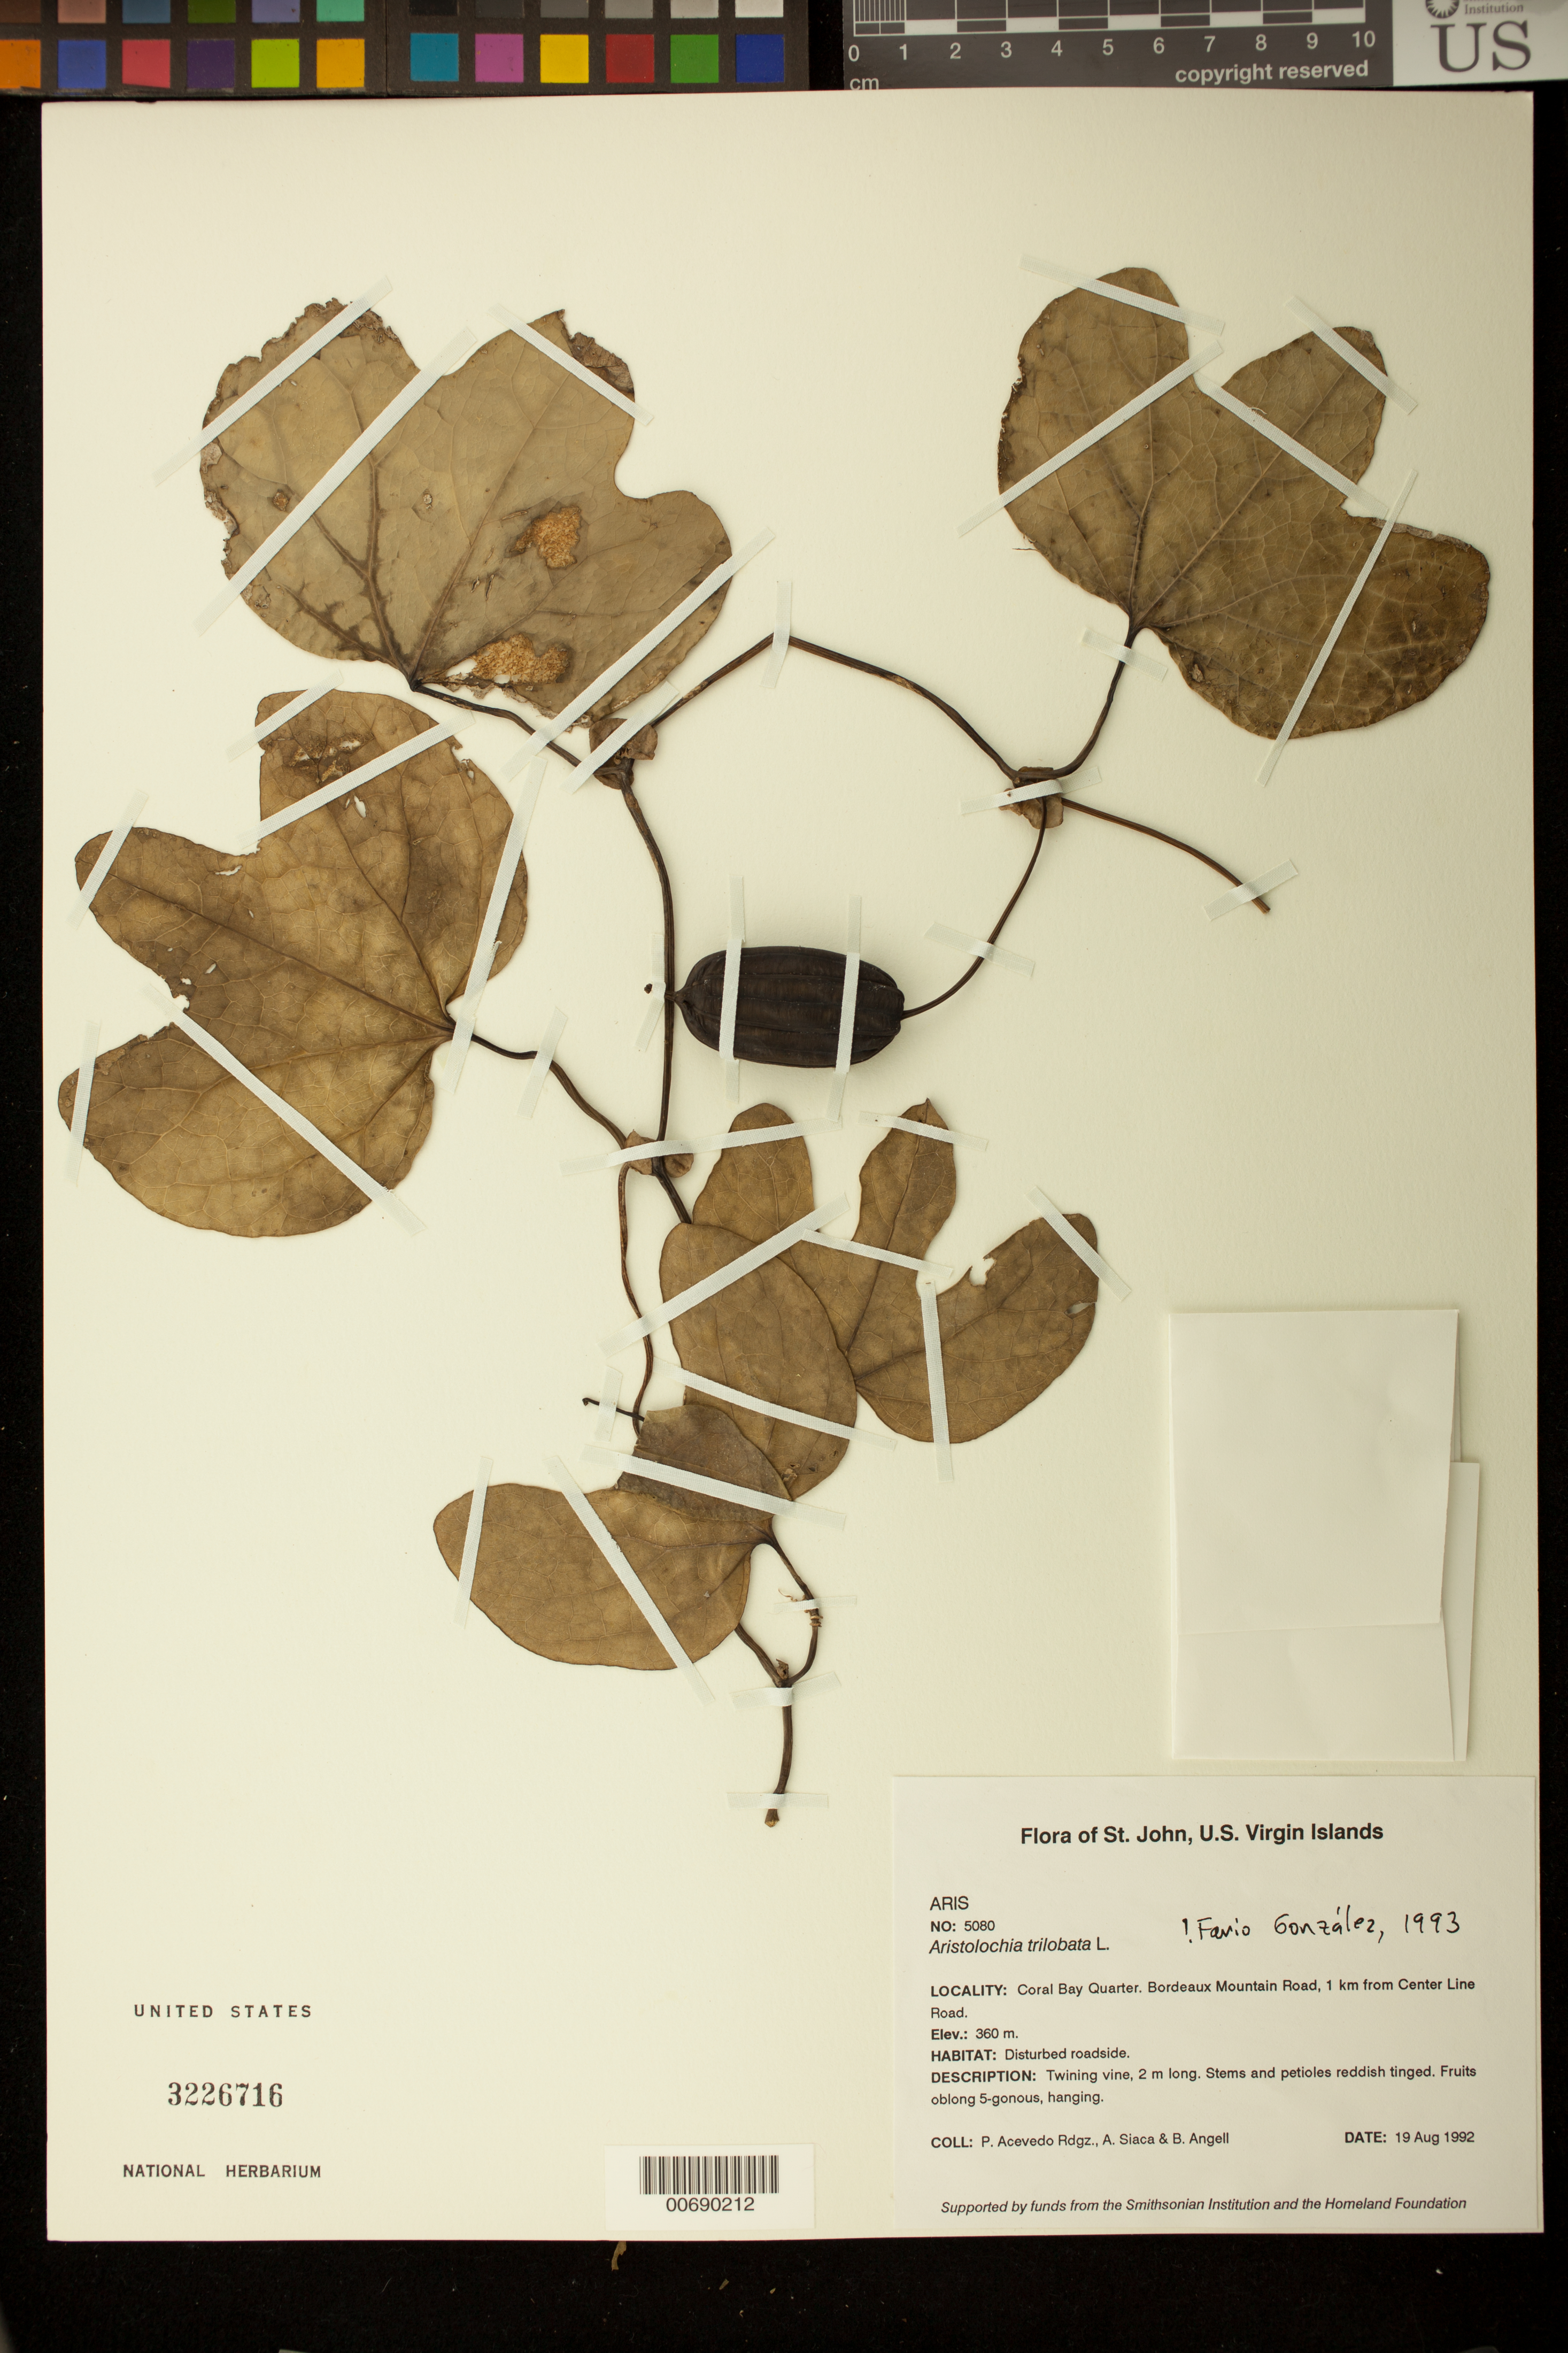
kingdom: Plantae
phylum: Tracheophyta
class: Magnoliopsida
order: Piperales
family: Aristolochiaceae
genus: Aristolochia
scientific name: Aristolochia trilobata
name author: L.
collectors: P. Acevedo-Rodr., A. Siaca & Bobbi Angell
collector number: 5080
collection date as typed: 19 Aug 1992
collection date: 1992-08-19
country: U.S. Virgin Islands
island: St. John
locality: Coral Bay Quarter; along dirt road to Bordeaux Mountain., 1 km from Center Line Road.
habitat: Disturbed roadside.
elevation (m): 360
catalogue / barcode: US 3226716